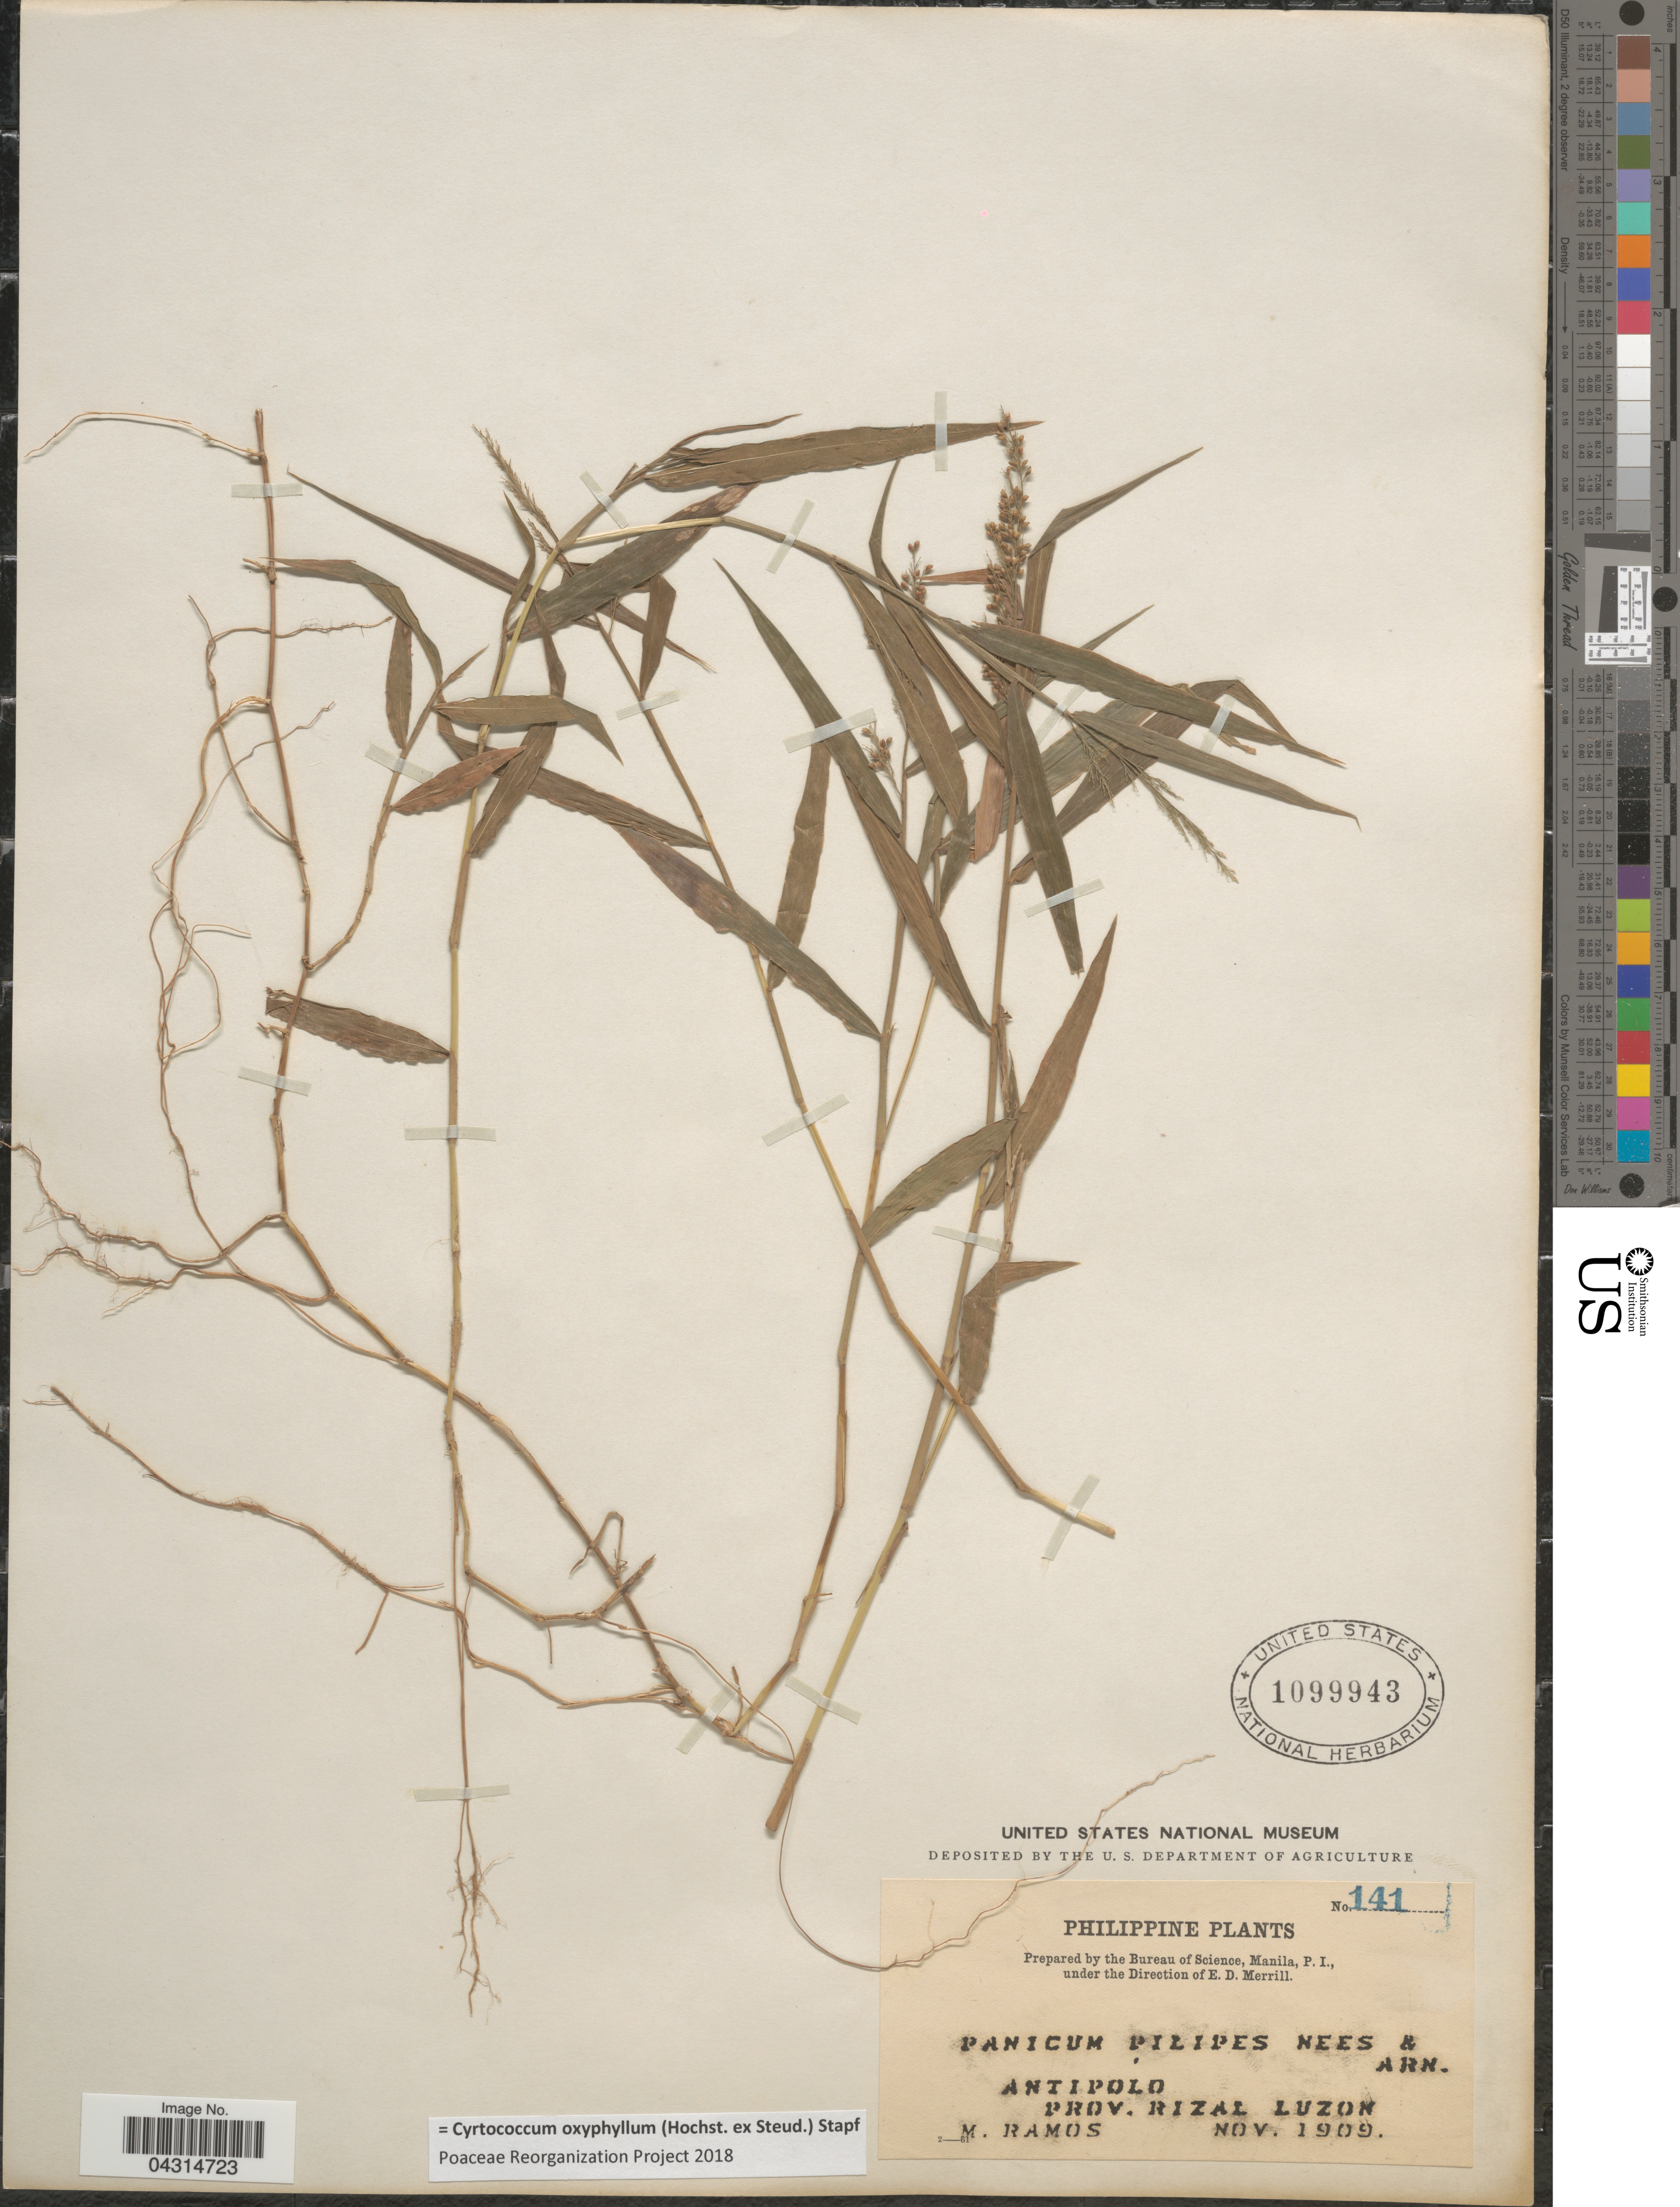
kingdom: Plantae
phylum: Tracheophyta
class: Liliopsida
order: Poales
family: Poaceae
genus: Cyrtococcum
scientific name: Cyrtococcum oxyphyllum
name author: (Steud.) Stapf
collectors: M. Ramos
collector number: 141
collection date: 1909-11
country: Philippines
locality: Antipolo, Prov. Rizal Luzon.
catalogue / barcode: US 1099943